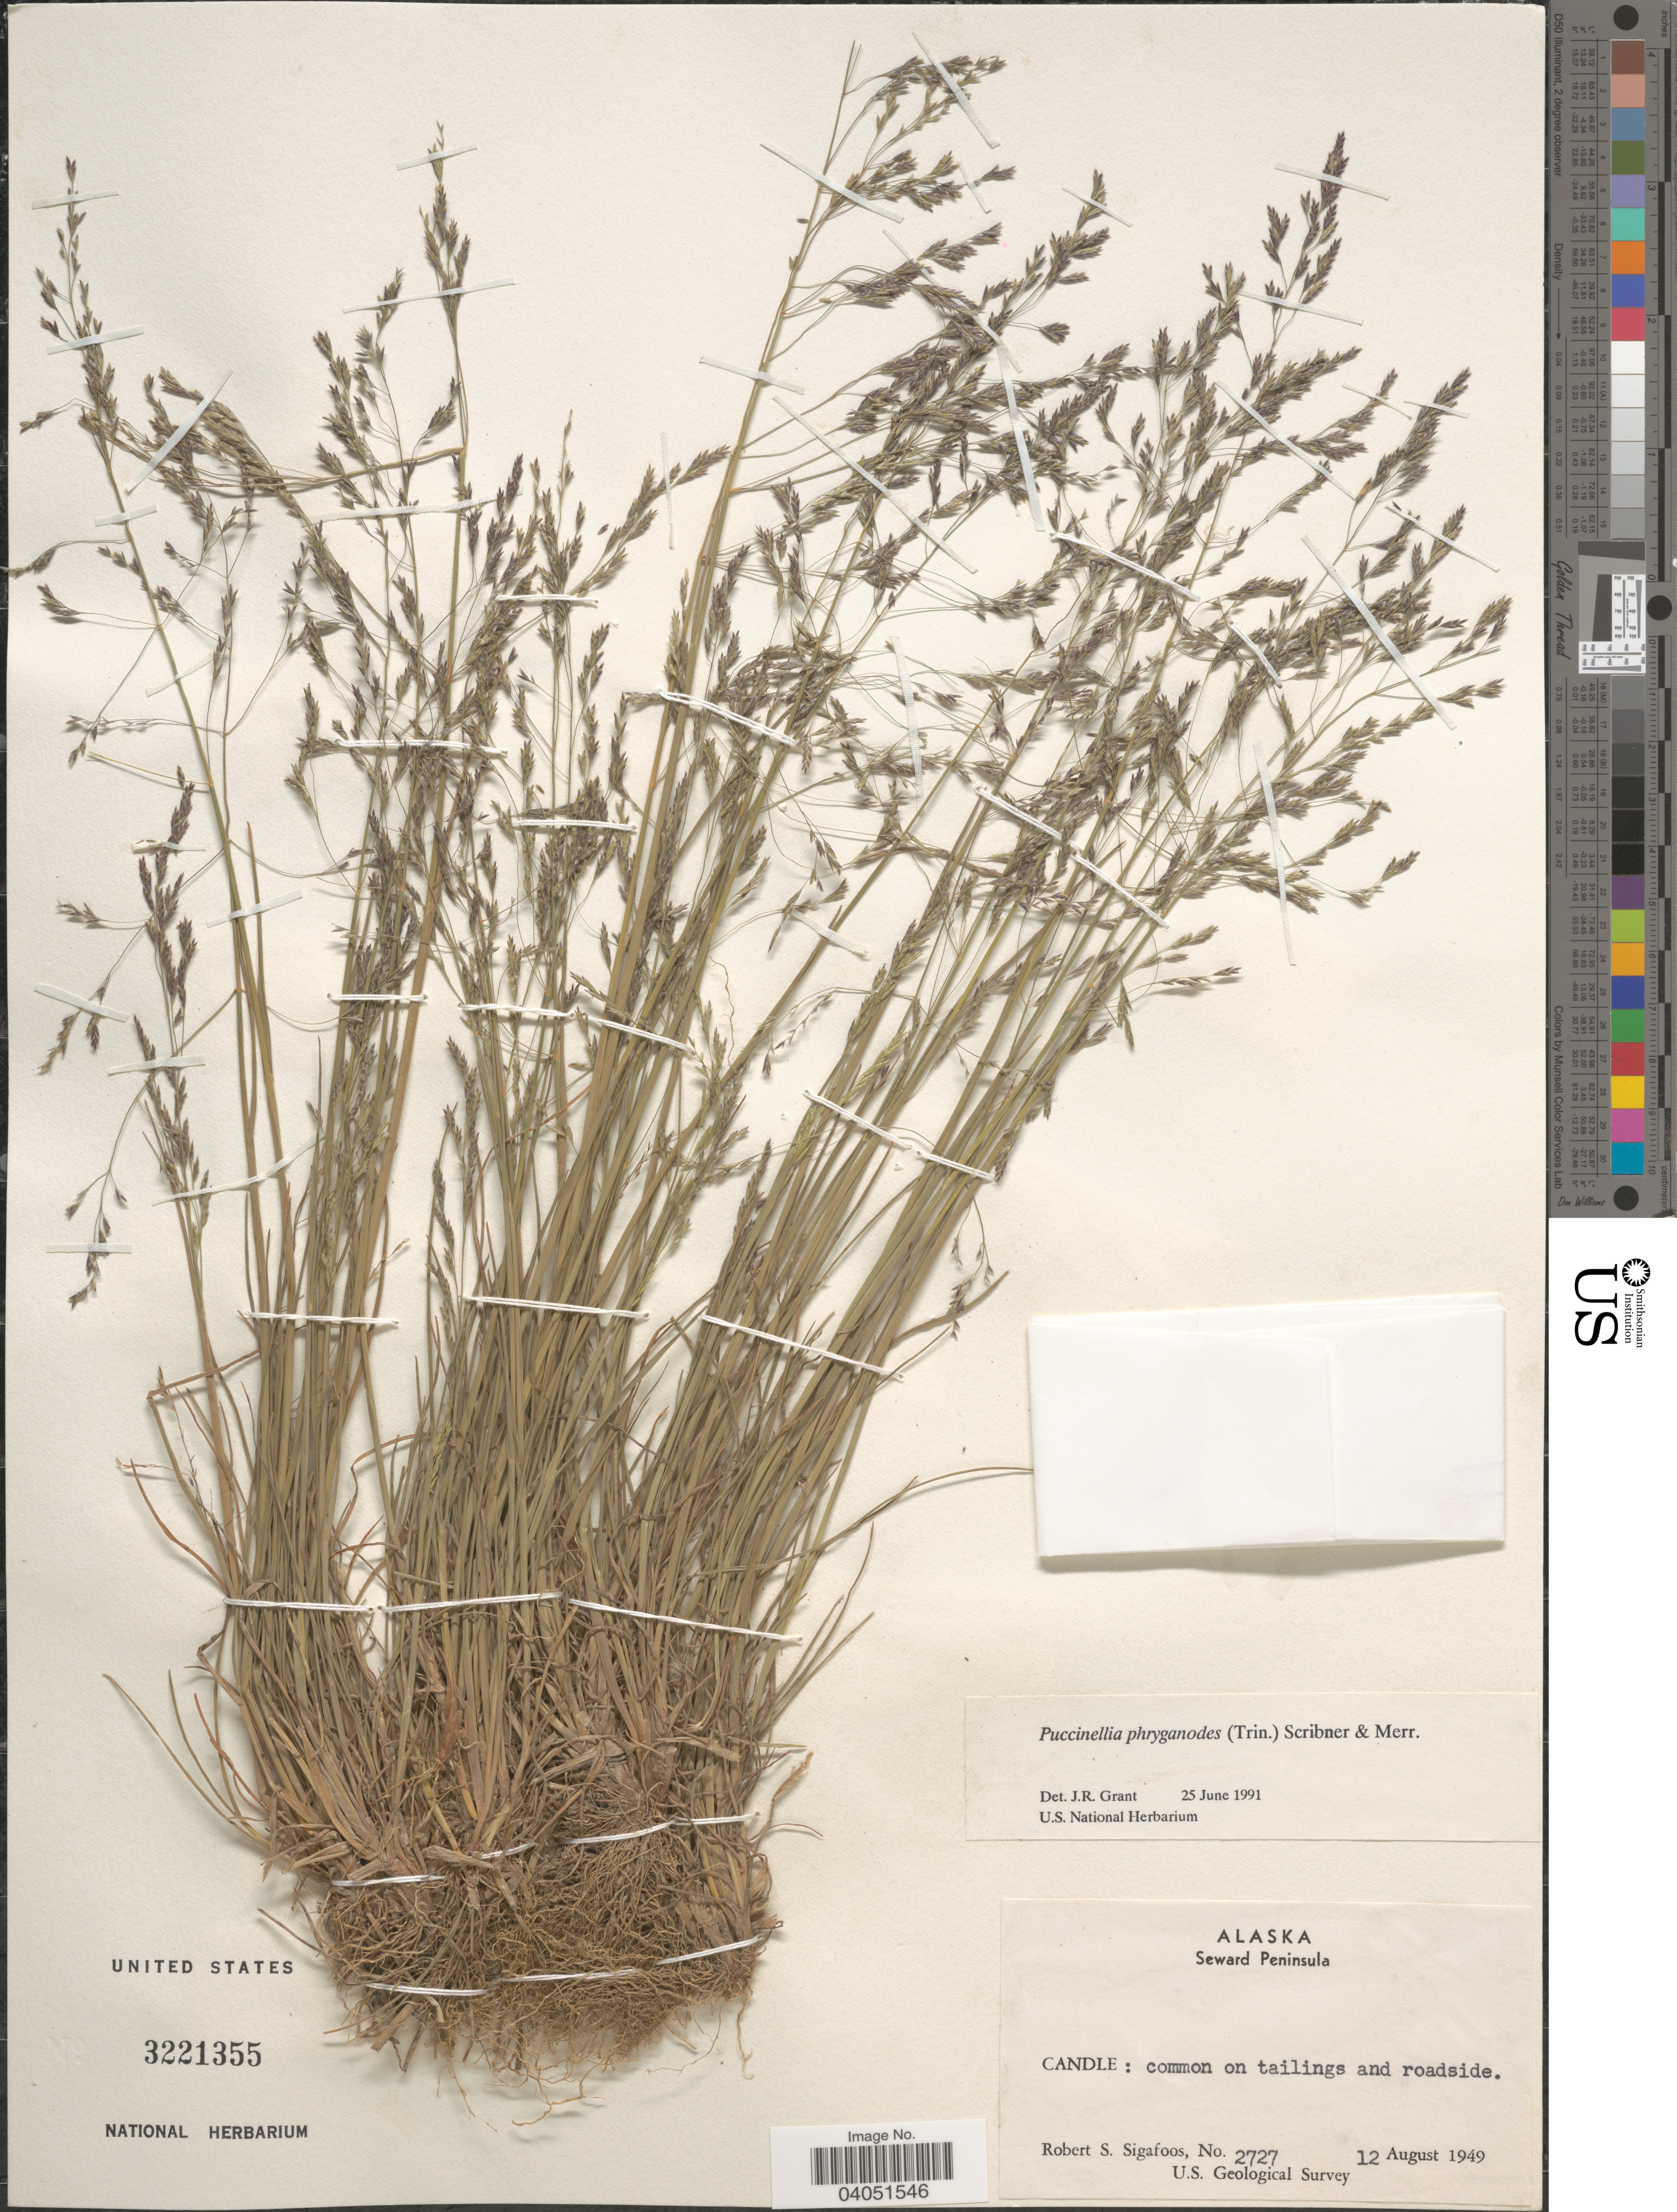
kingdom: Plantae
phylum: Tracheophyta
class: Liliopsida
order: Poales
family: Poaceae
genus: Puccinellia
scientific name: Puccinellia sp.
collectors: R. Sigafoos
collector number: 2727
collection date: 1949-08-12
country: United States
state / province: Alaska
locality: Seward Peninsula. Candle: on tailings and roadside.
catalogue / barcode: US 3221355